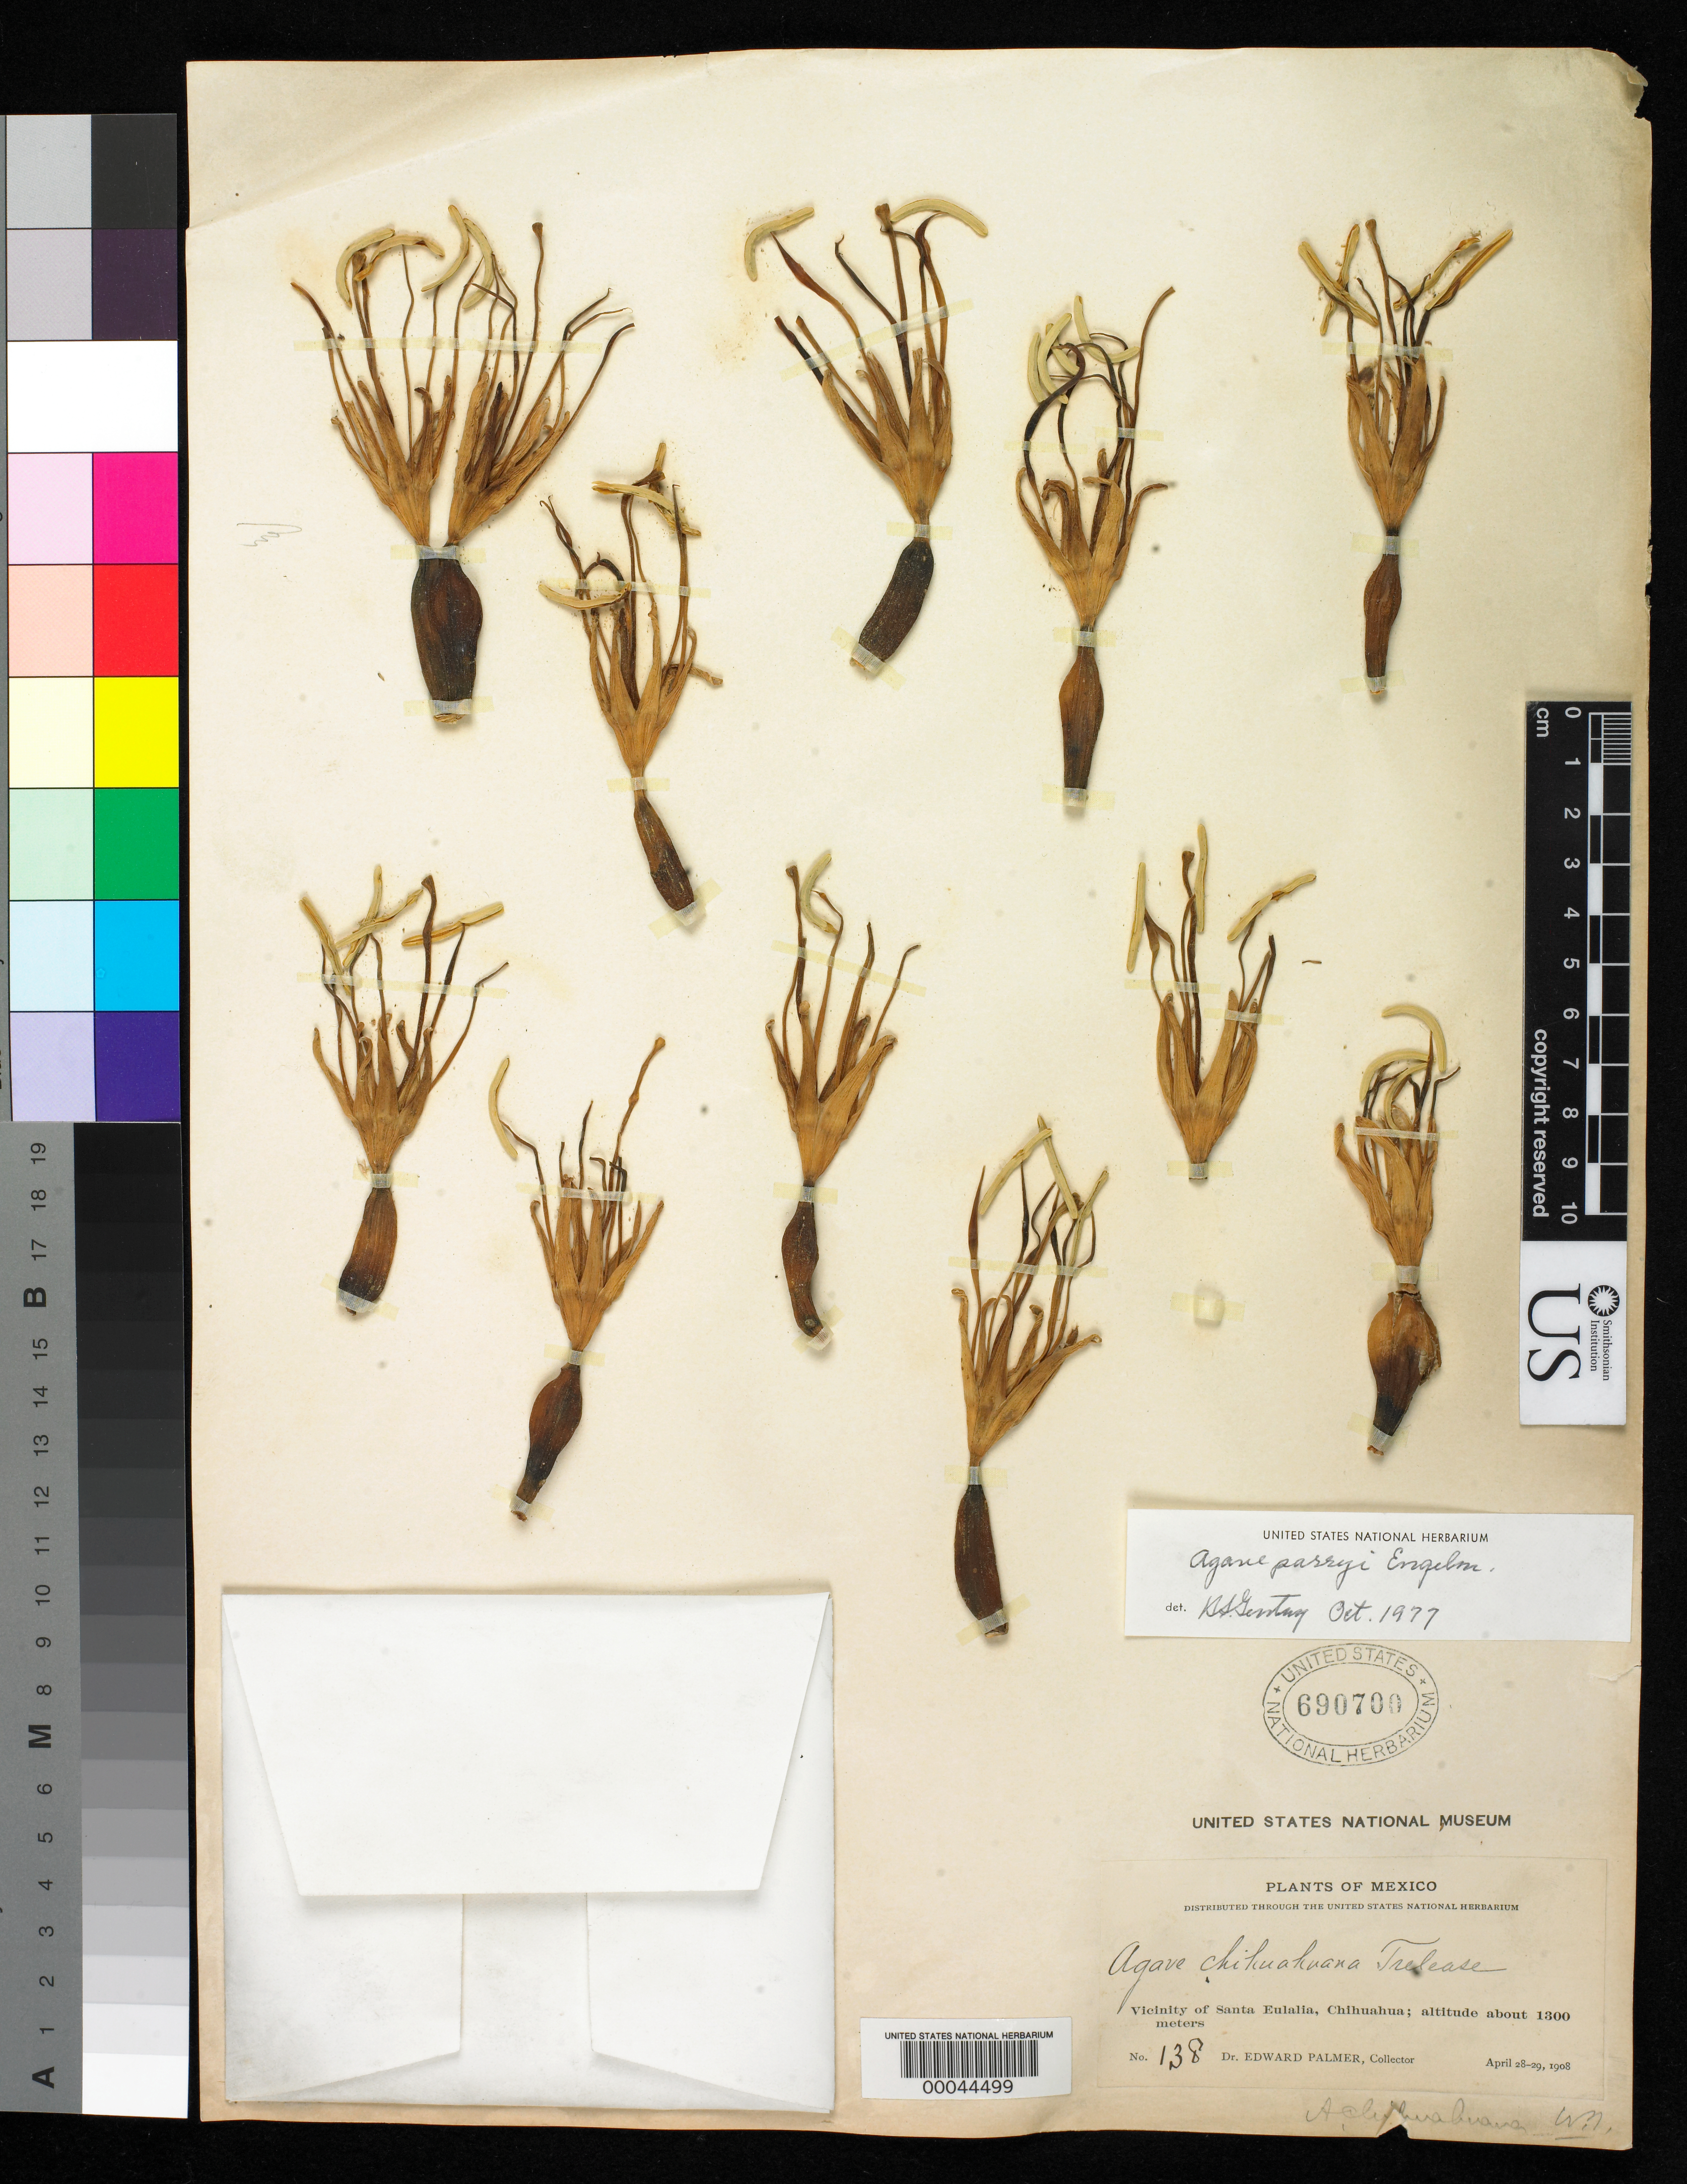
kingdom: Plantae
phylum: Tracheophyta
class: Liliopsida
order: Asparagales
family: Asparagaceae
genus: Agave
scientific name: Agave parryi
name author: Engelm.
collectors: E. Palmer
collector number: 138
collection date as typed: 28 Apr 1908 to 29 Apr 1908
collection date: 1908-04-28/1908-04-29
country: Mexico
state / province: Chihuahua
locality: Santa Eulalia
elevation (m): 1300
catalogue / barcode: US 690700